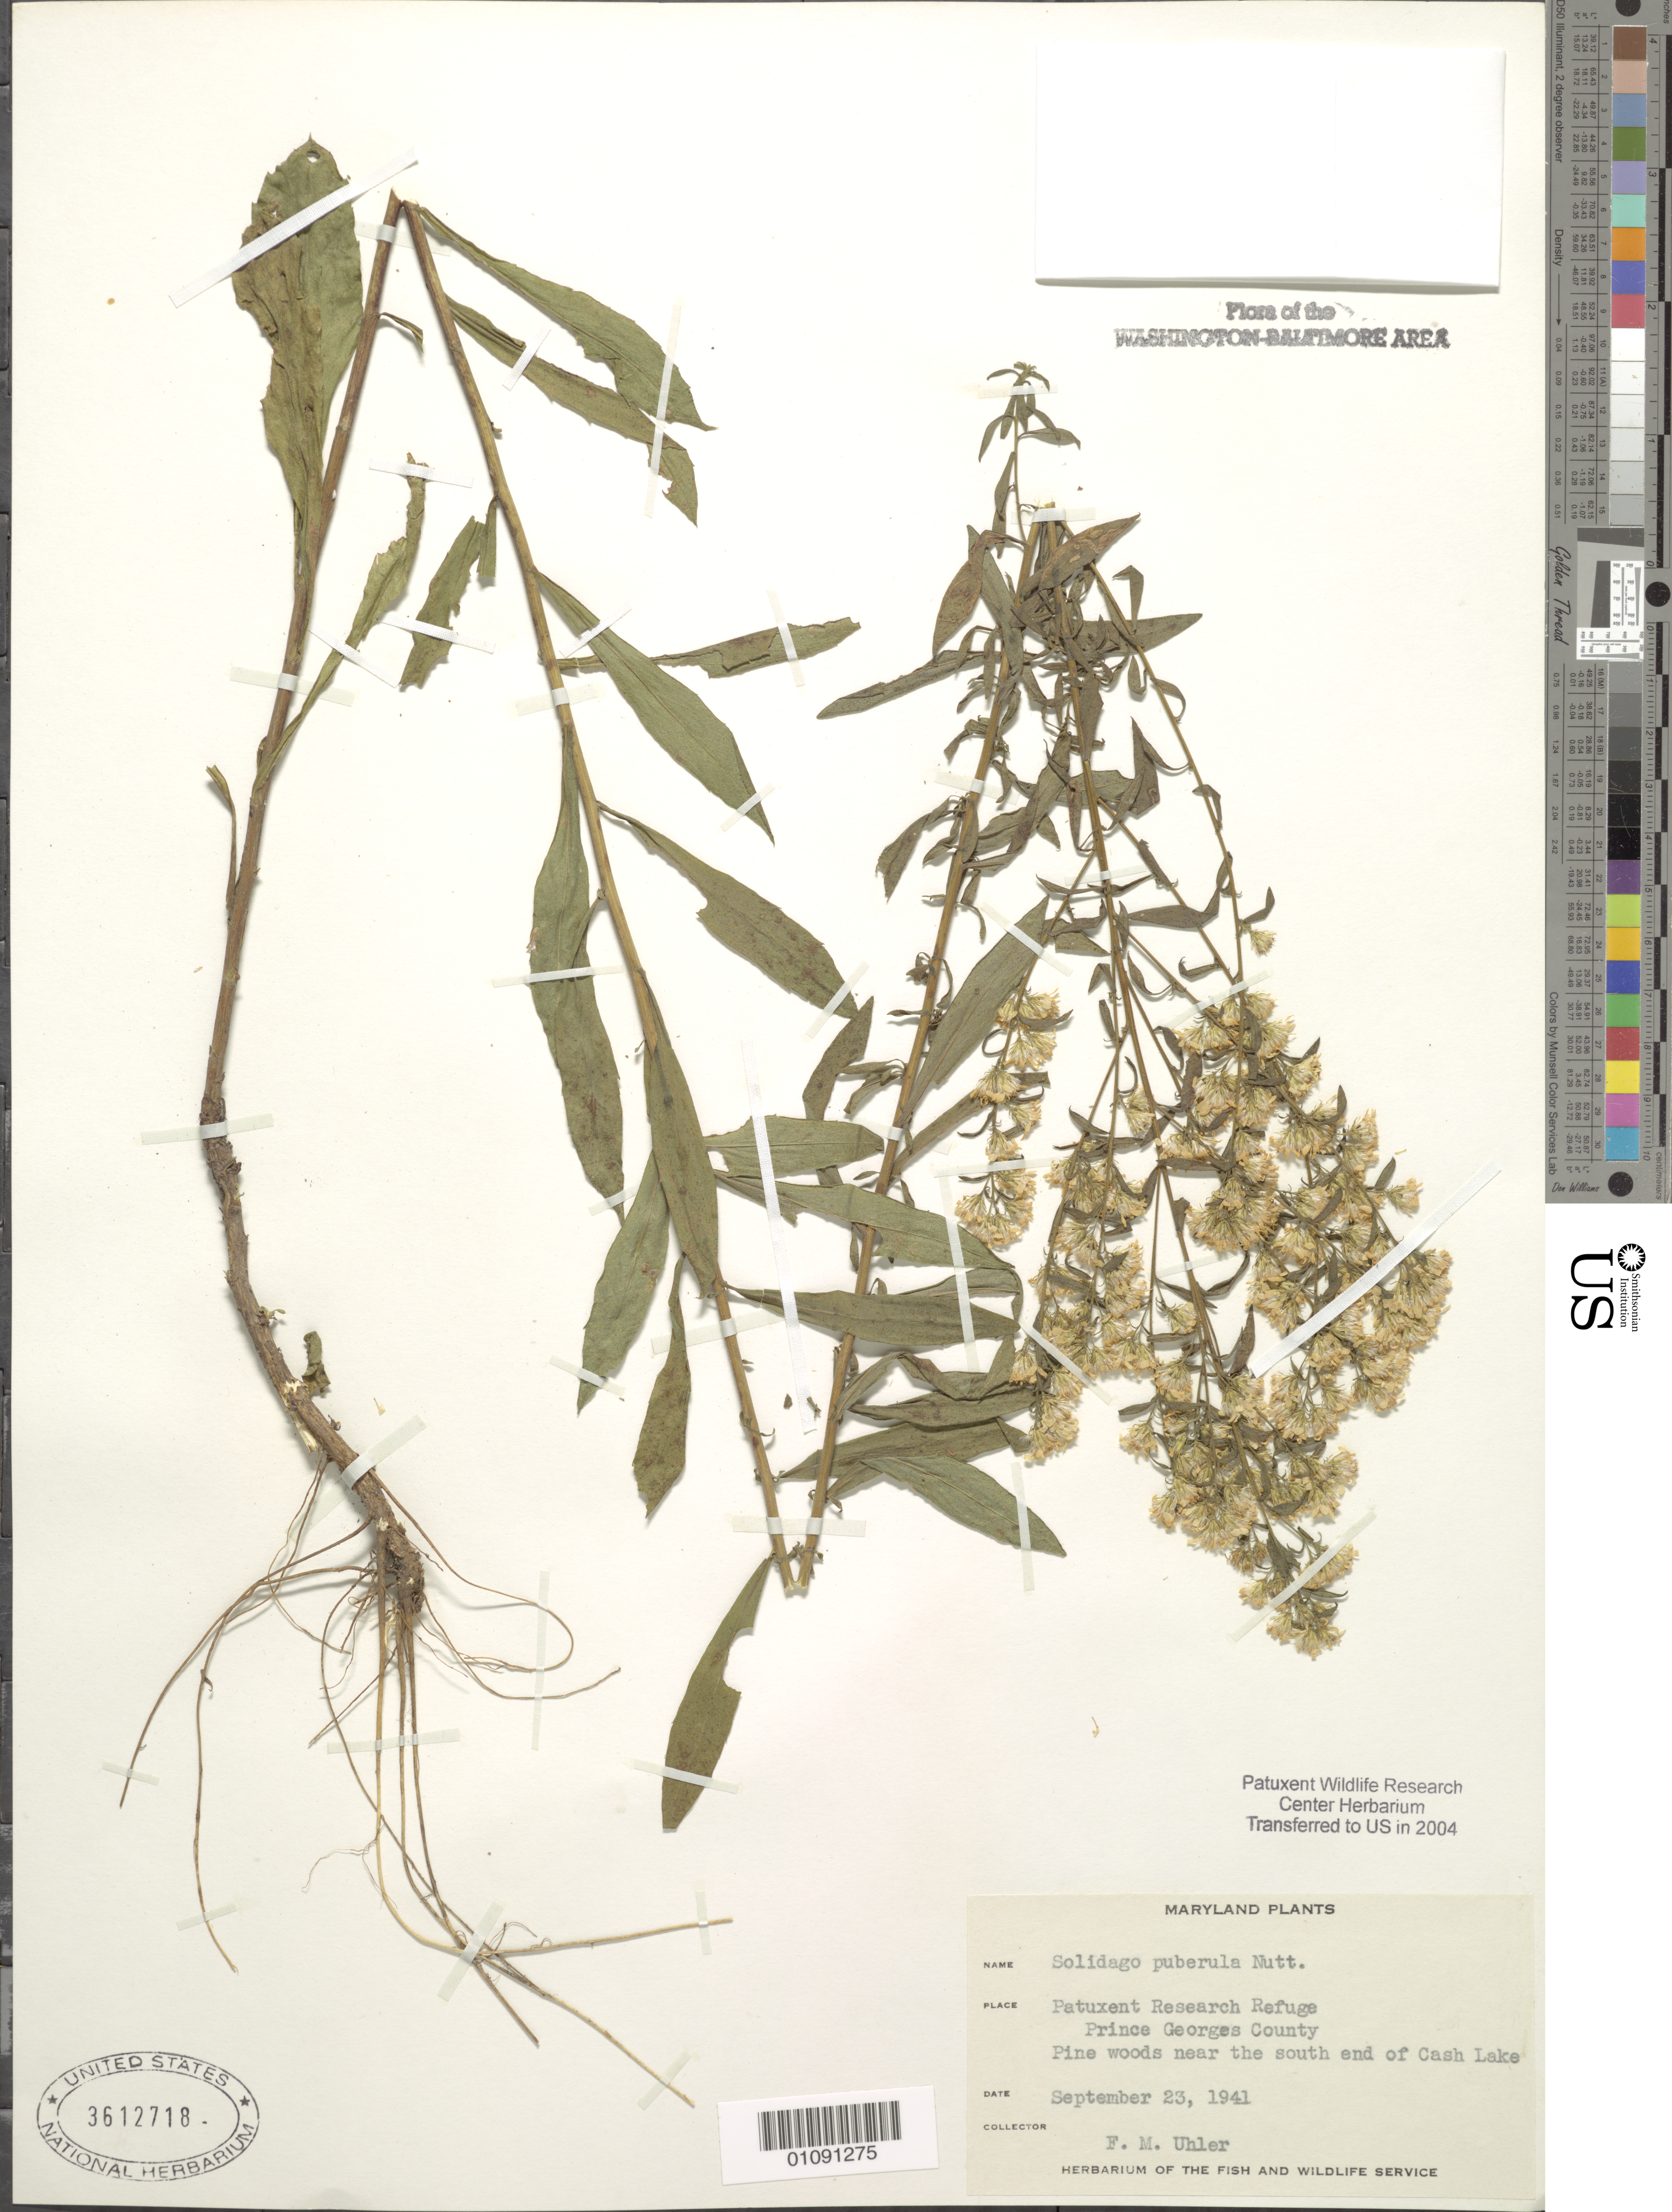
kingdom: Plantae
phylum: Tracheophyta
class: Magnoliopsida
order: Asterales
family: Asteraceae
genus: Solidago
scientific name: Solidago puberula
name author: Nutt.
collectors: F. M. Uhler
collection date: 1941-09-23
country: United States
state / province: Maryland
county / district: Prince George's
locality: Patuxent Wildlife Refuge. Near the S. end of Cash Lake.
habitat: Pine woods.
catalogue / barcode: US 3612718